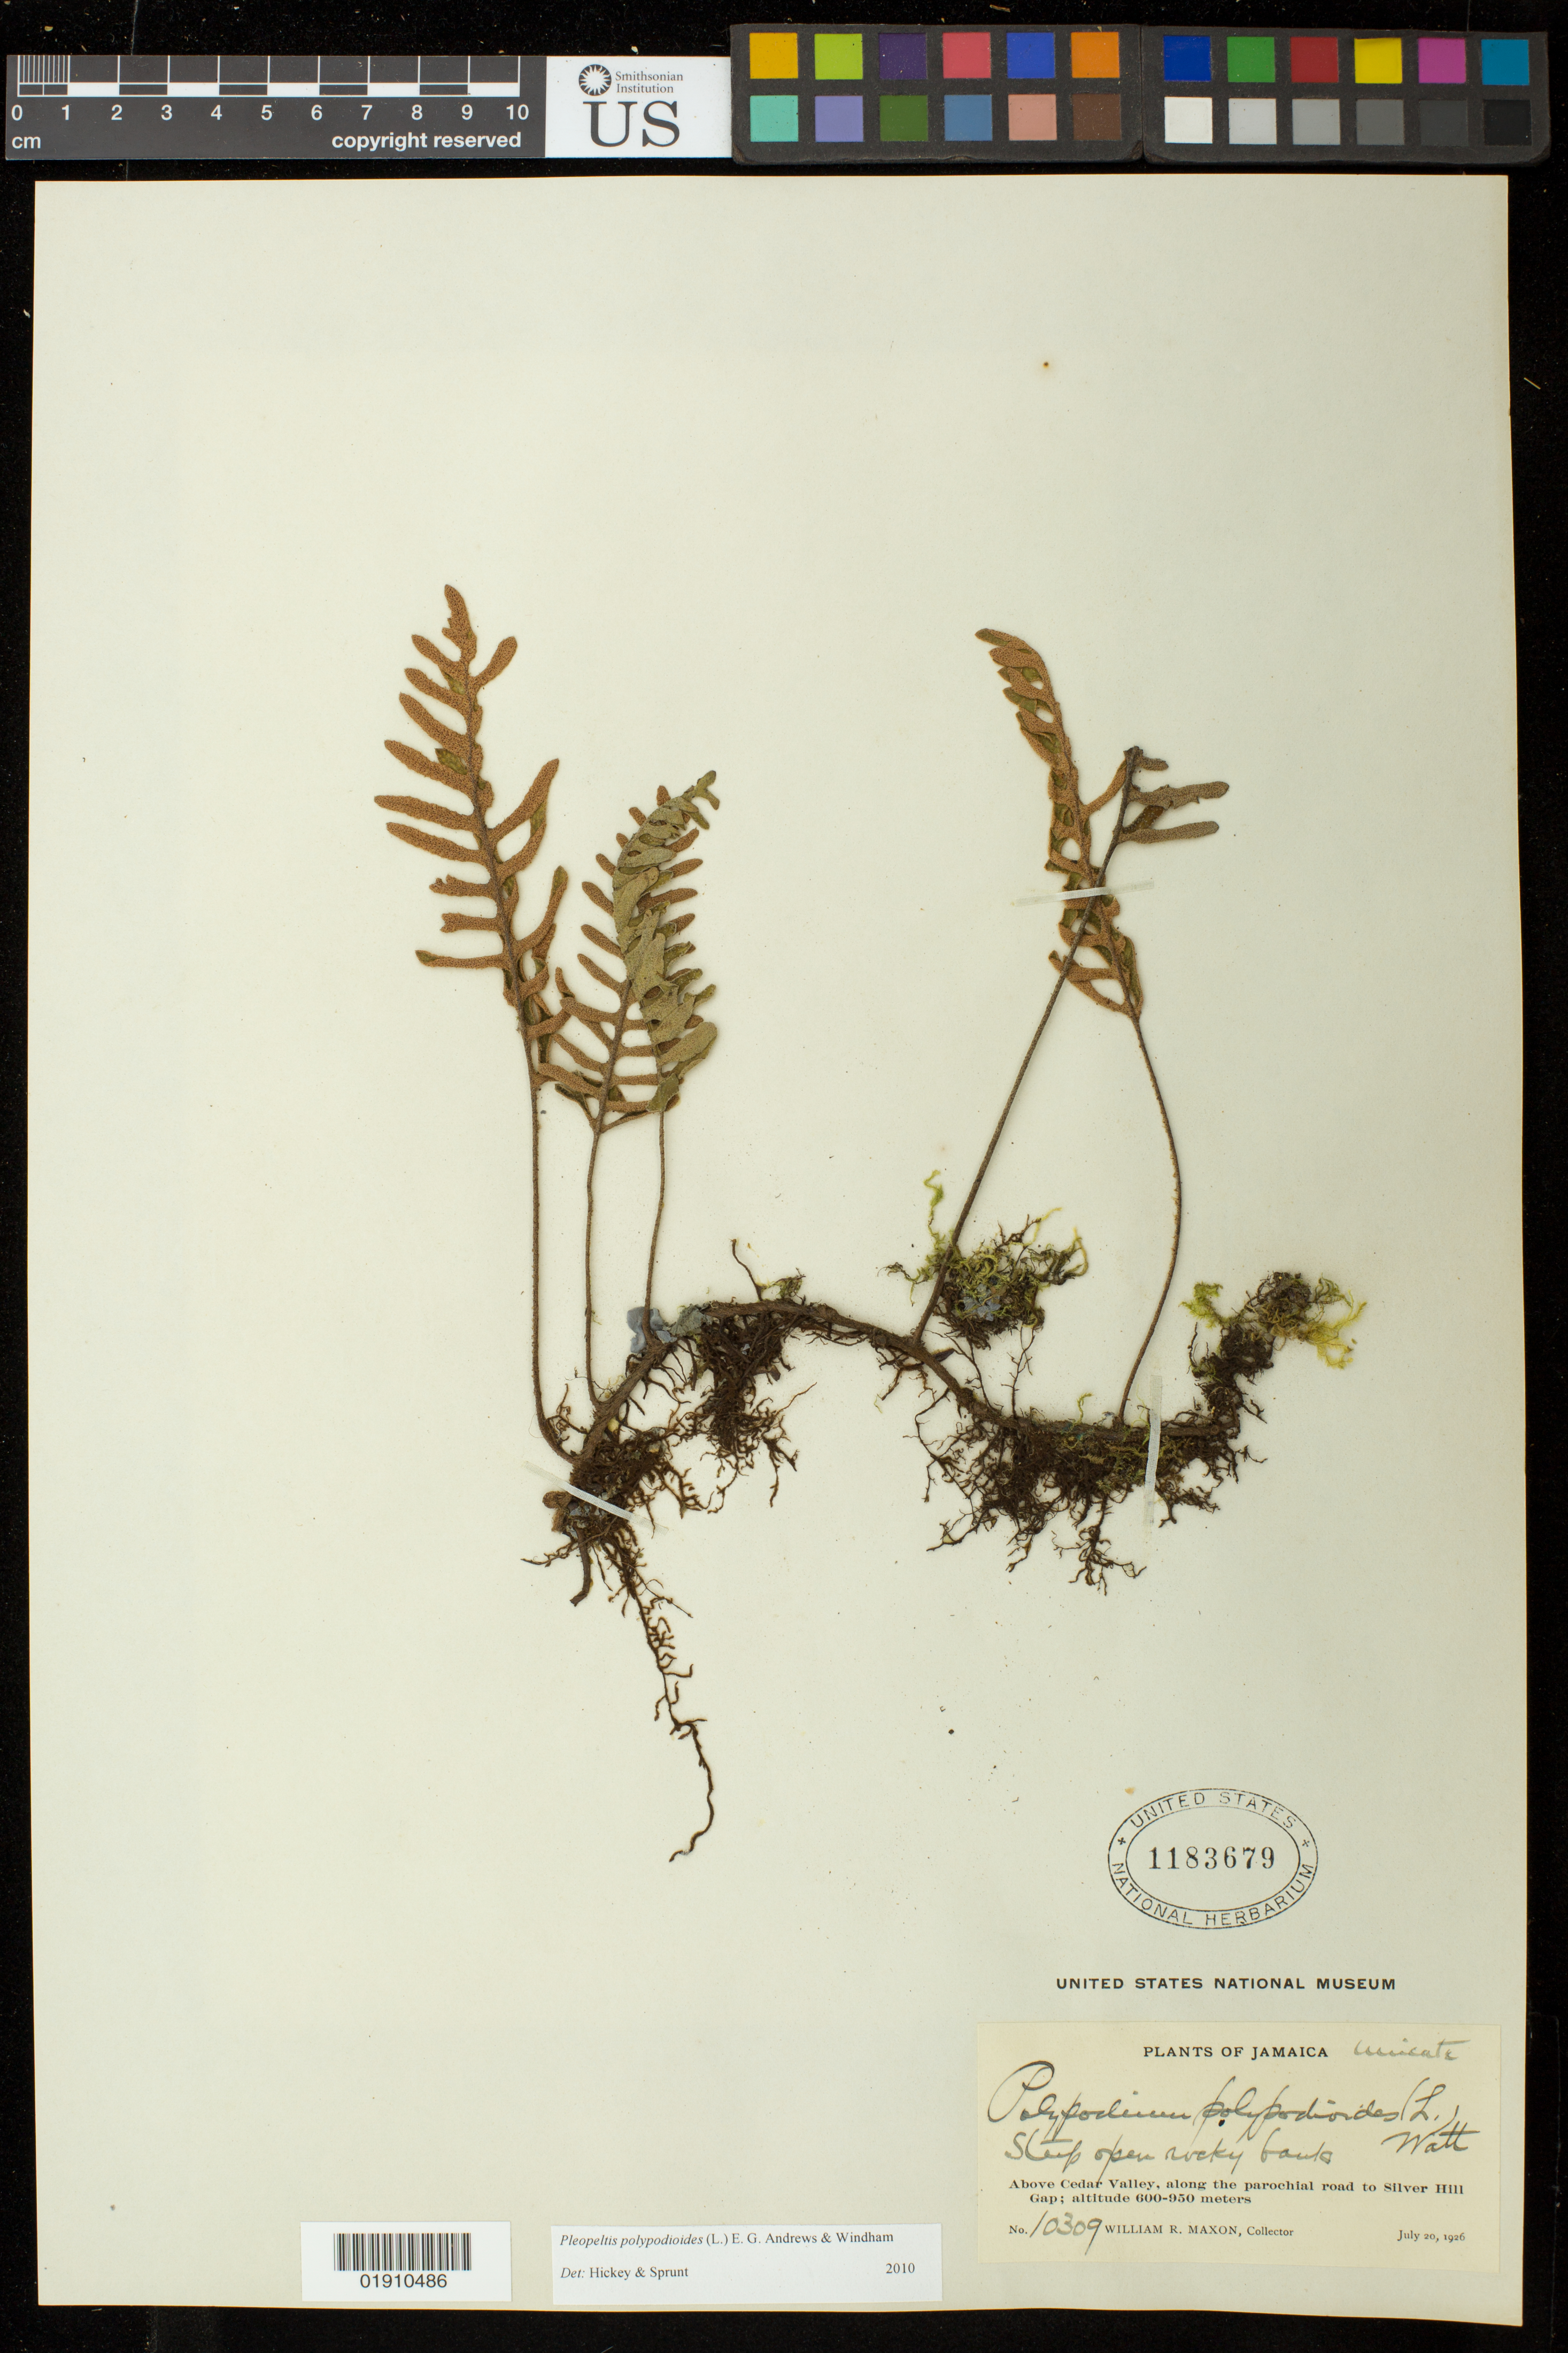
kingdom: Plantae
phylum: Tracheophyta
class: Polypodiopsida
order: Polypodiales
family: Polypodiaceae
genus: Pleopeltis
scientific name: Pleopeltis polypodioides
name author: (L.) E.G. Andrews & Windham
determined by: Sprunt, S. V.; Hickey, R. J.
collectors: W. R. Maxon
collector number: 10309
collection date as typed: July 20, 1926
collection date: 1926-07-20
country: Jamaica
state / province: Portland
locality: Above Cedar Valley, along the parochial road to Silver Hill Gap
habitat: steep open rocky bauk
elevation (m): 600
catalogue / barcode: US 1183679